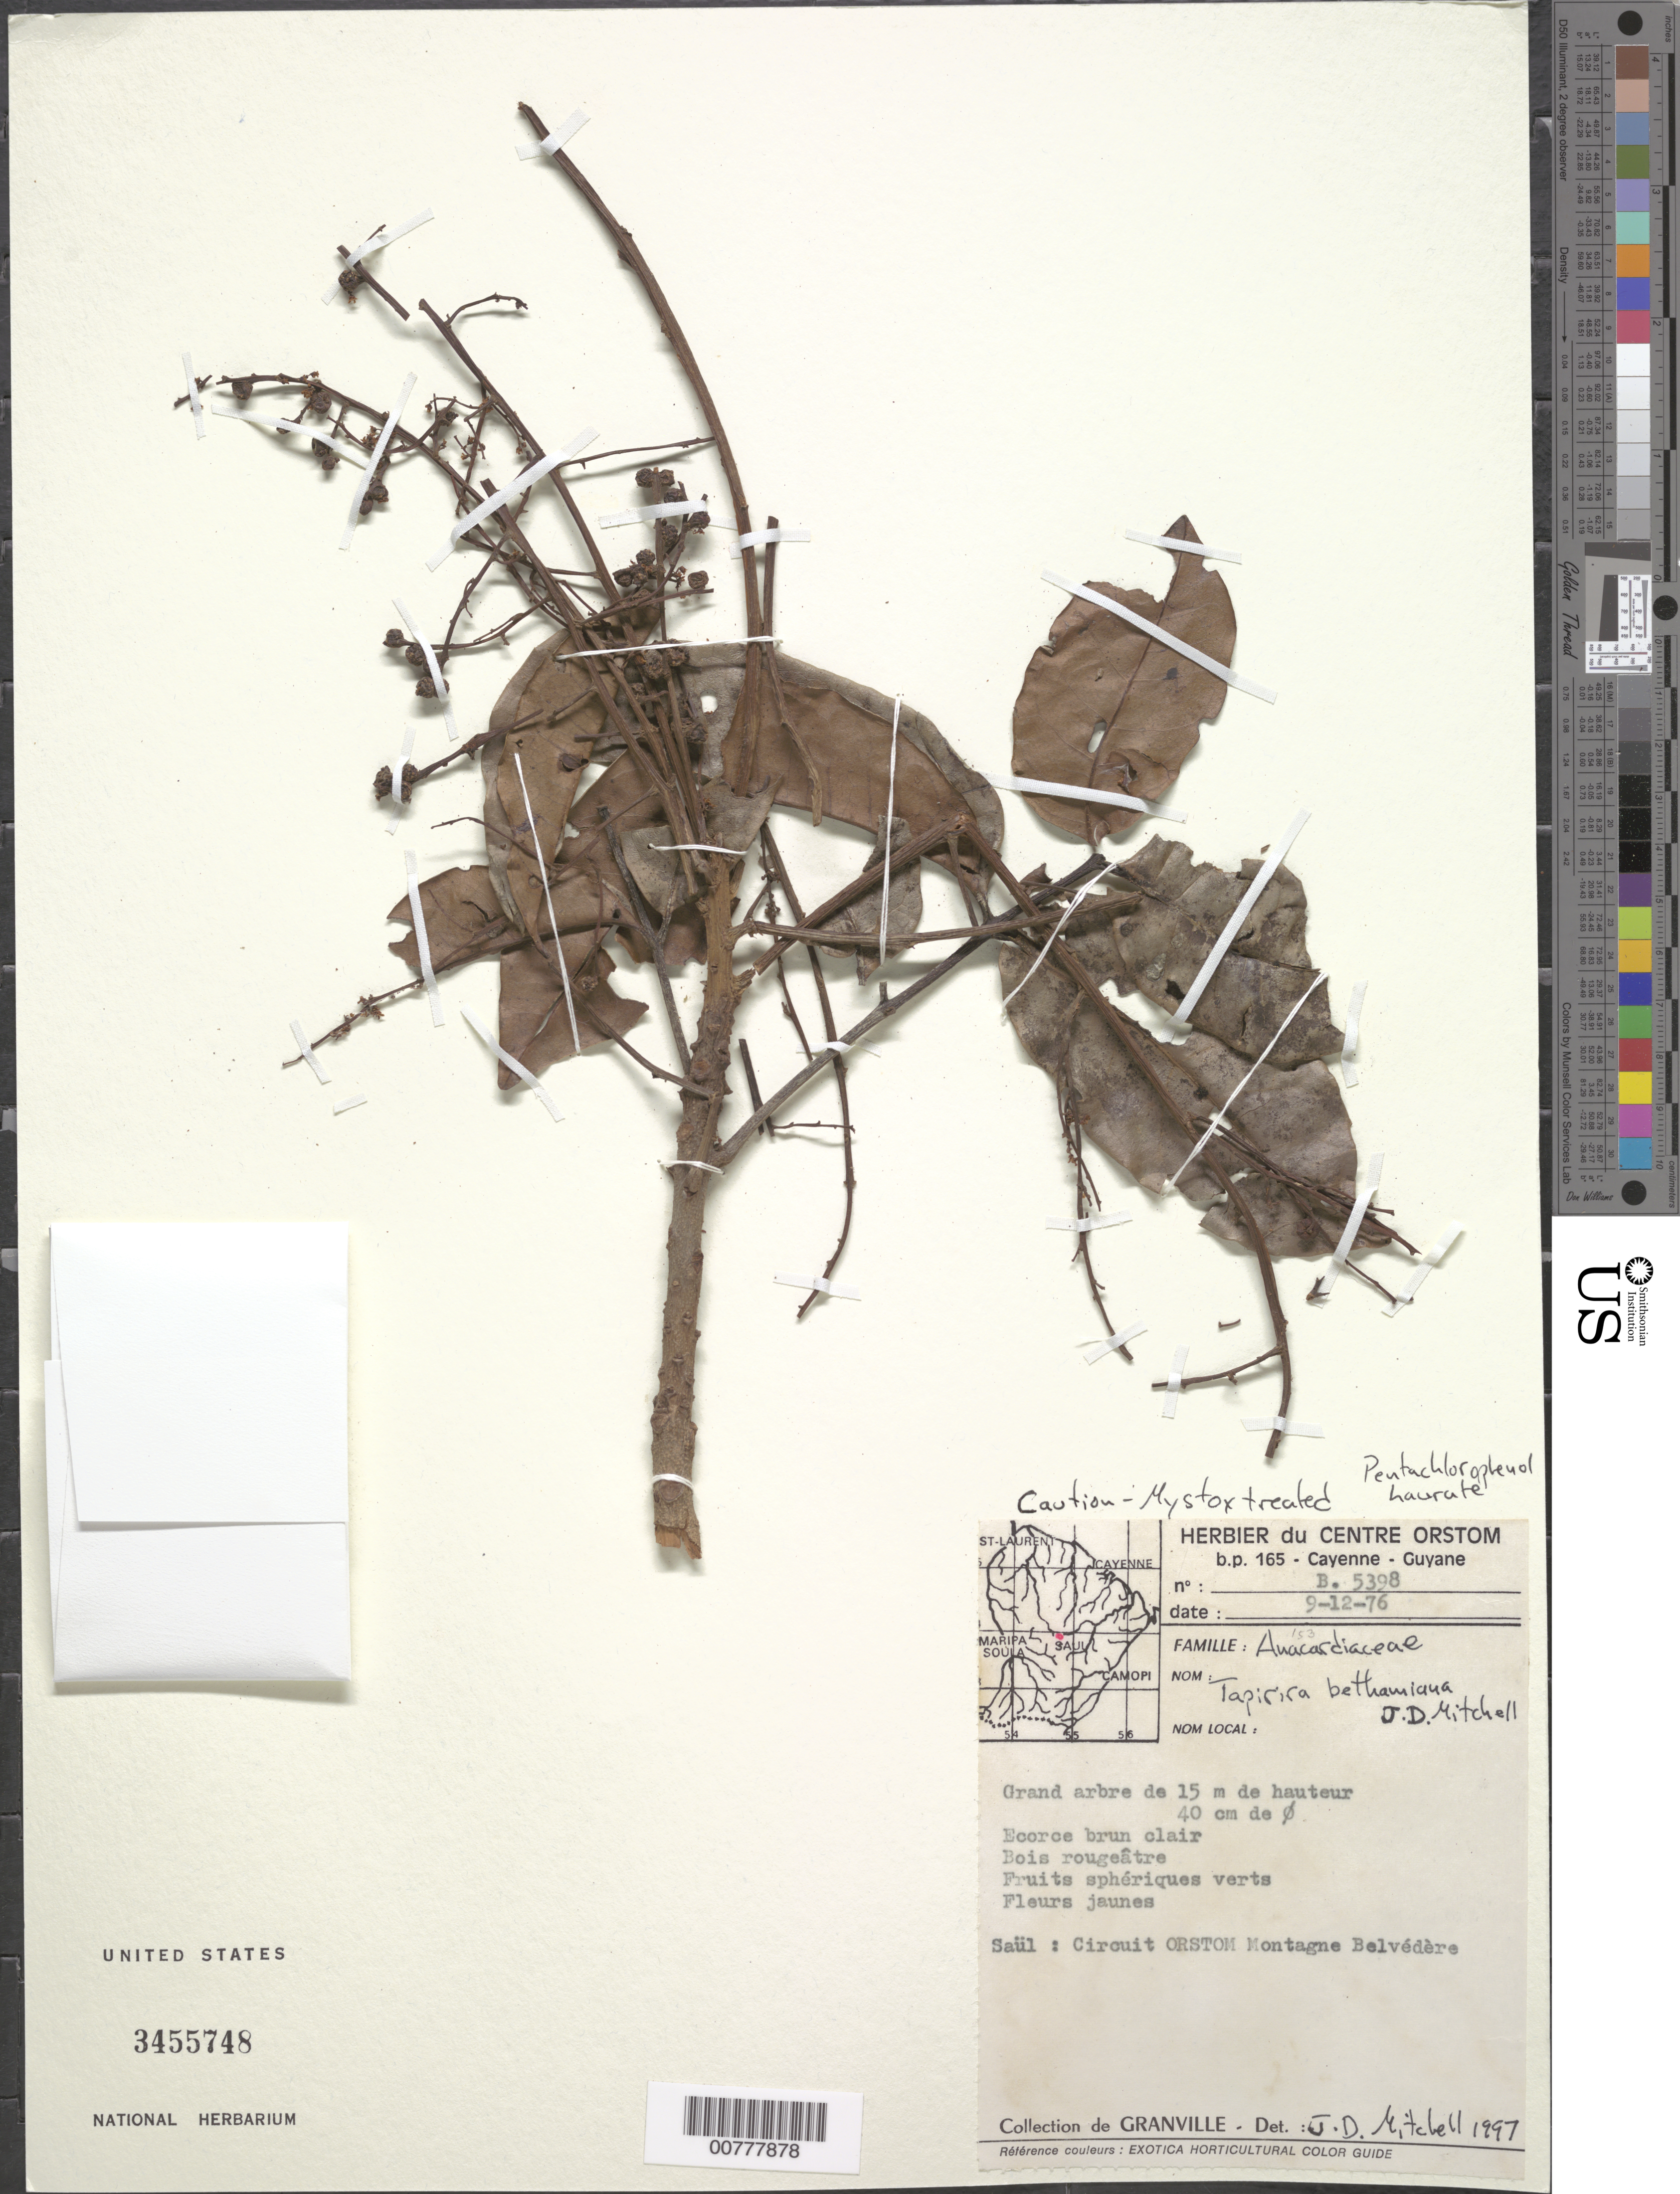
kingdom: Plantae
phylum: Tracheophyta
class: Magnoliopsida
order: Sapindales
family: Anacardiaceae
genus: Tapirira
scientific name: Tapirira bethanniana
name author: J.D. Mitch.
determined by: Mitchell, John D.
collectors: J.-J. de Granville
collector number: B 5398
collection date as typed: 9-Dec-76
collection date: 1976-12-09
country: French Guiana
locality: Saul, Circuit ORSTOM Montagne Belvedere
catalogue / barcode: US 3455748